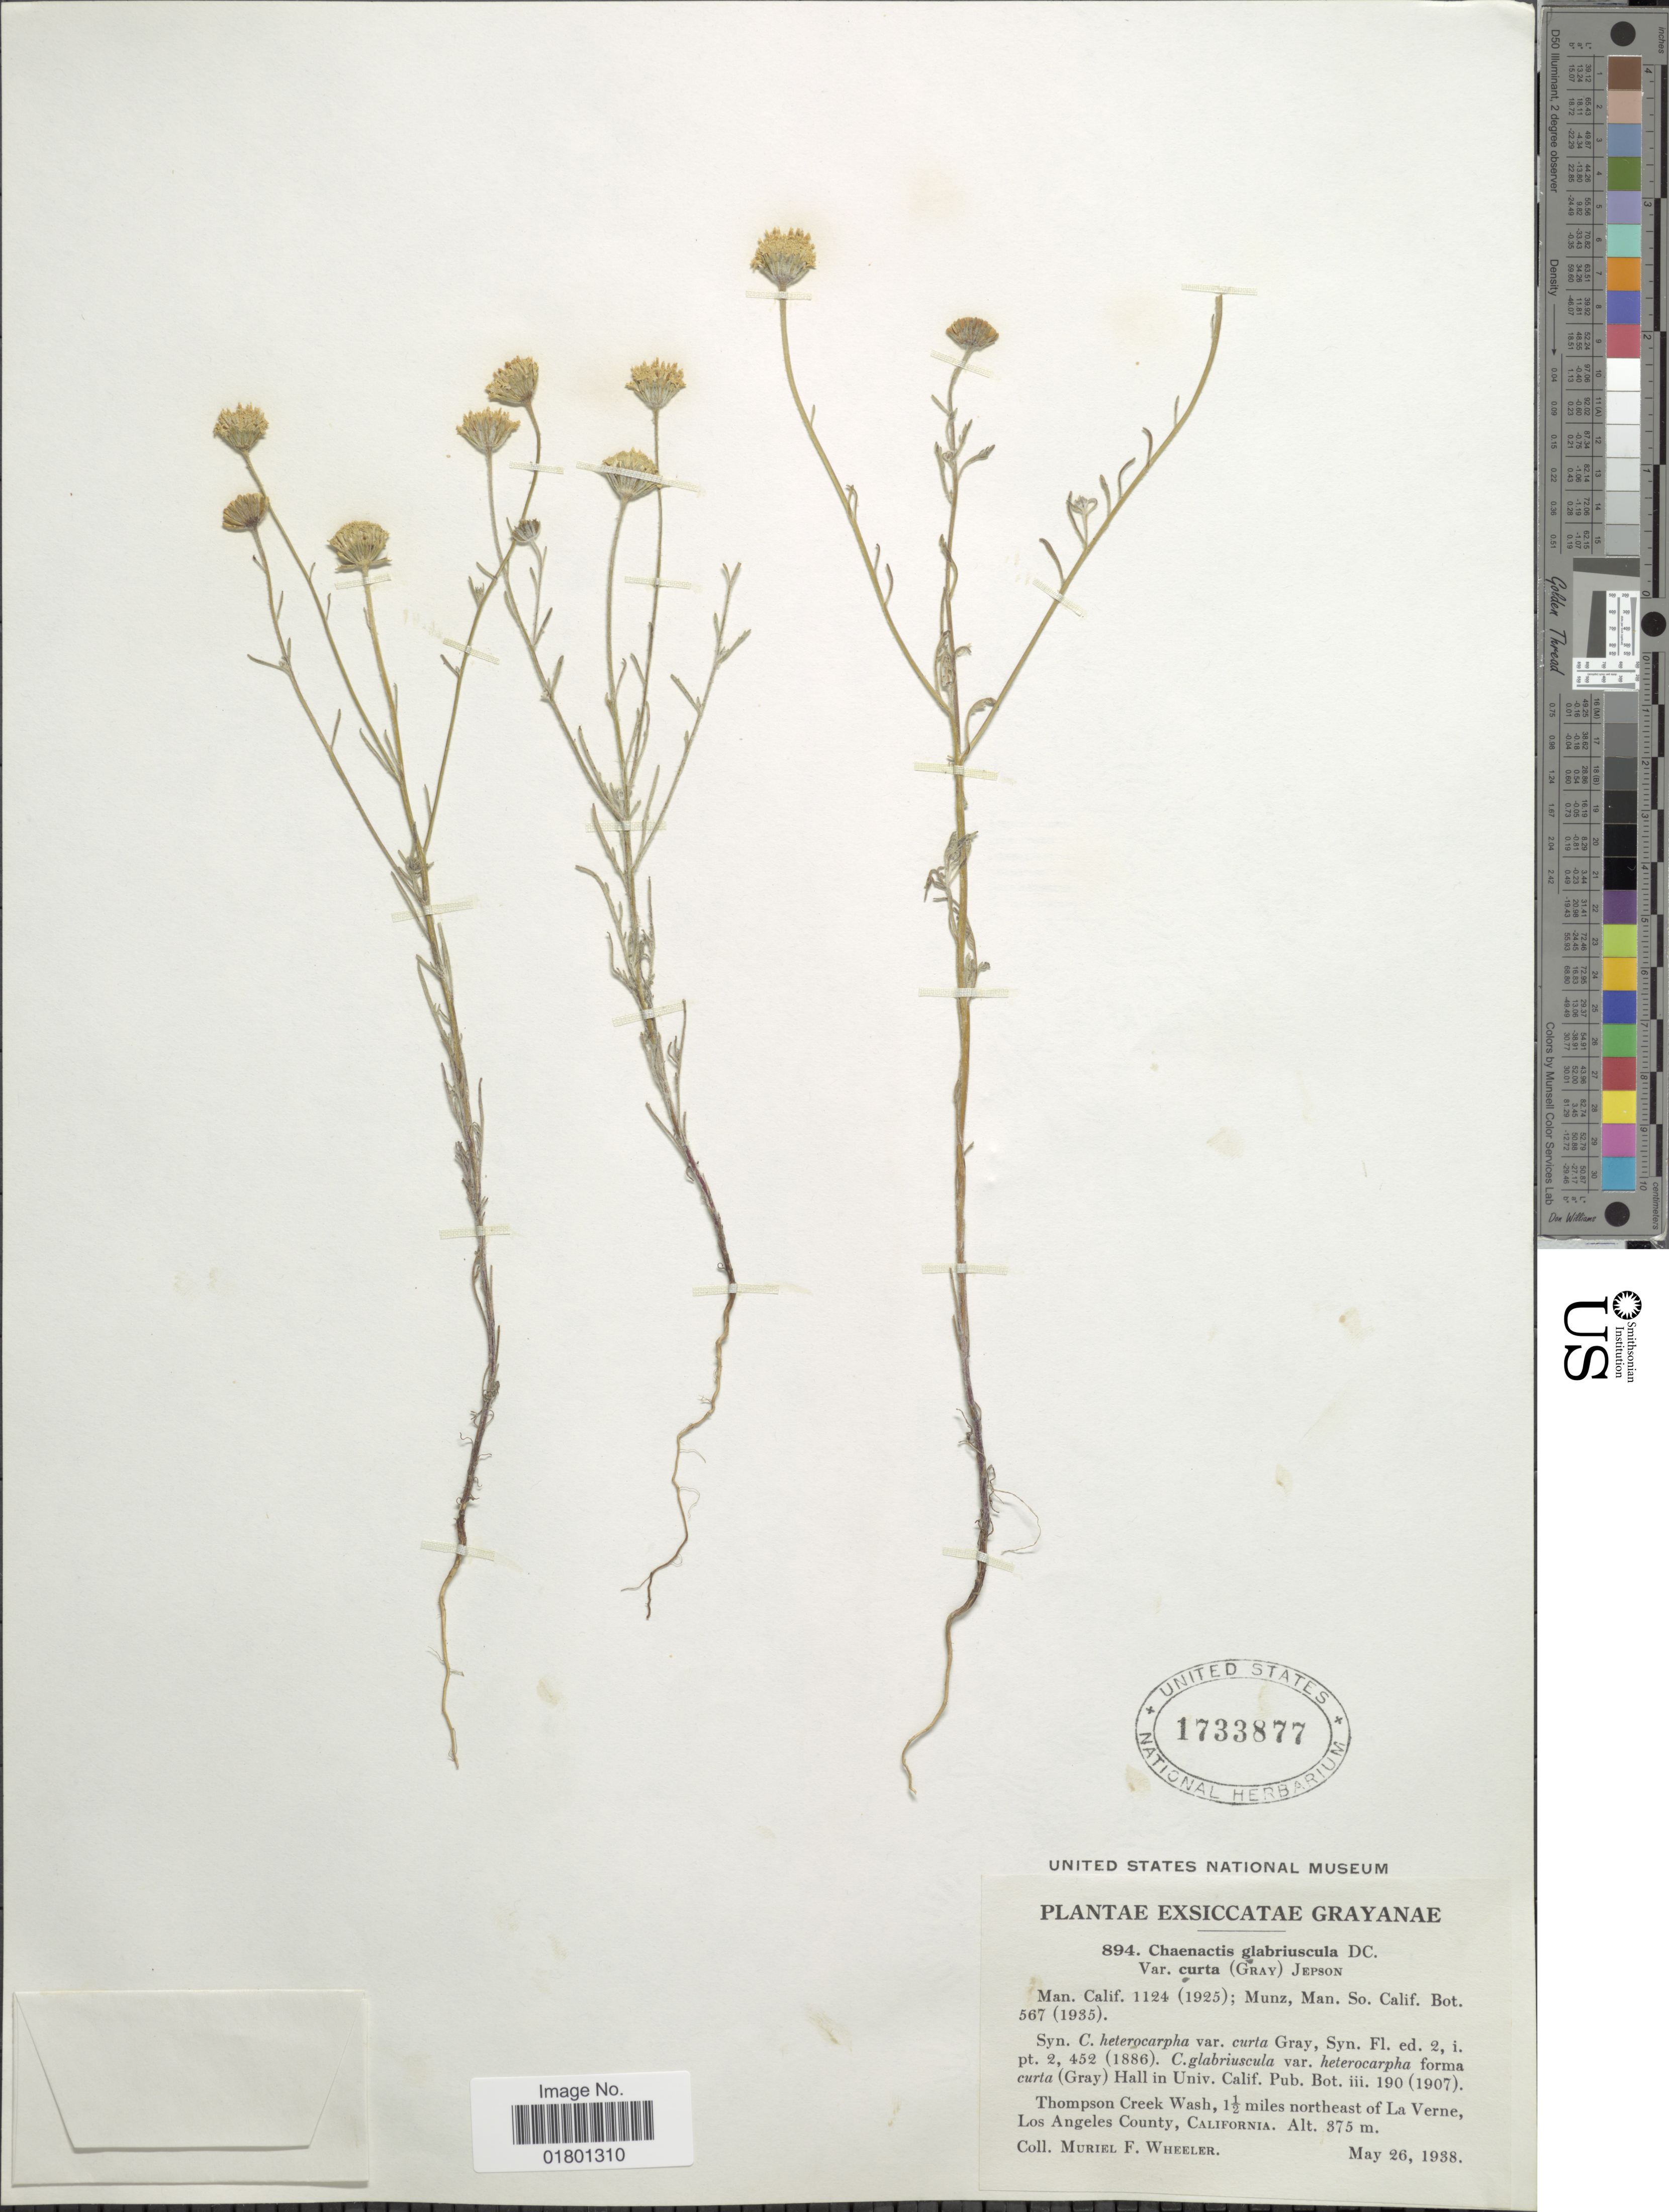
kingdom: Plantae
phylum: Tracheophyta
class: Magnoliopsida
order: Asterales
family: Asteraceae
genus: Chaenactis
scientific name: Chaenactis glabriuscula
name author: DC.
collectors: M. Wheeler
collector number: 894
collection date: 1938-05-26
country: United States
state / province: California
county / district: Los Angeles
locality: Thompson Creek Wash, 1½ miles northeast of La Verne, Los Angeles County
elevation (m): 375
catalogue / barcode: US 1733877